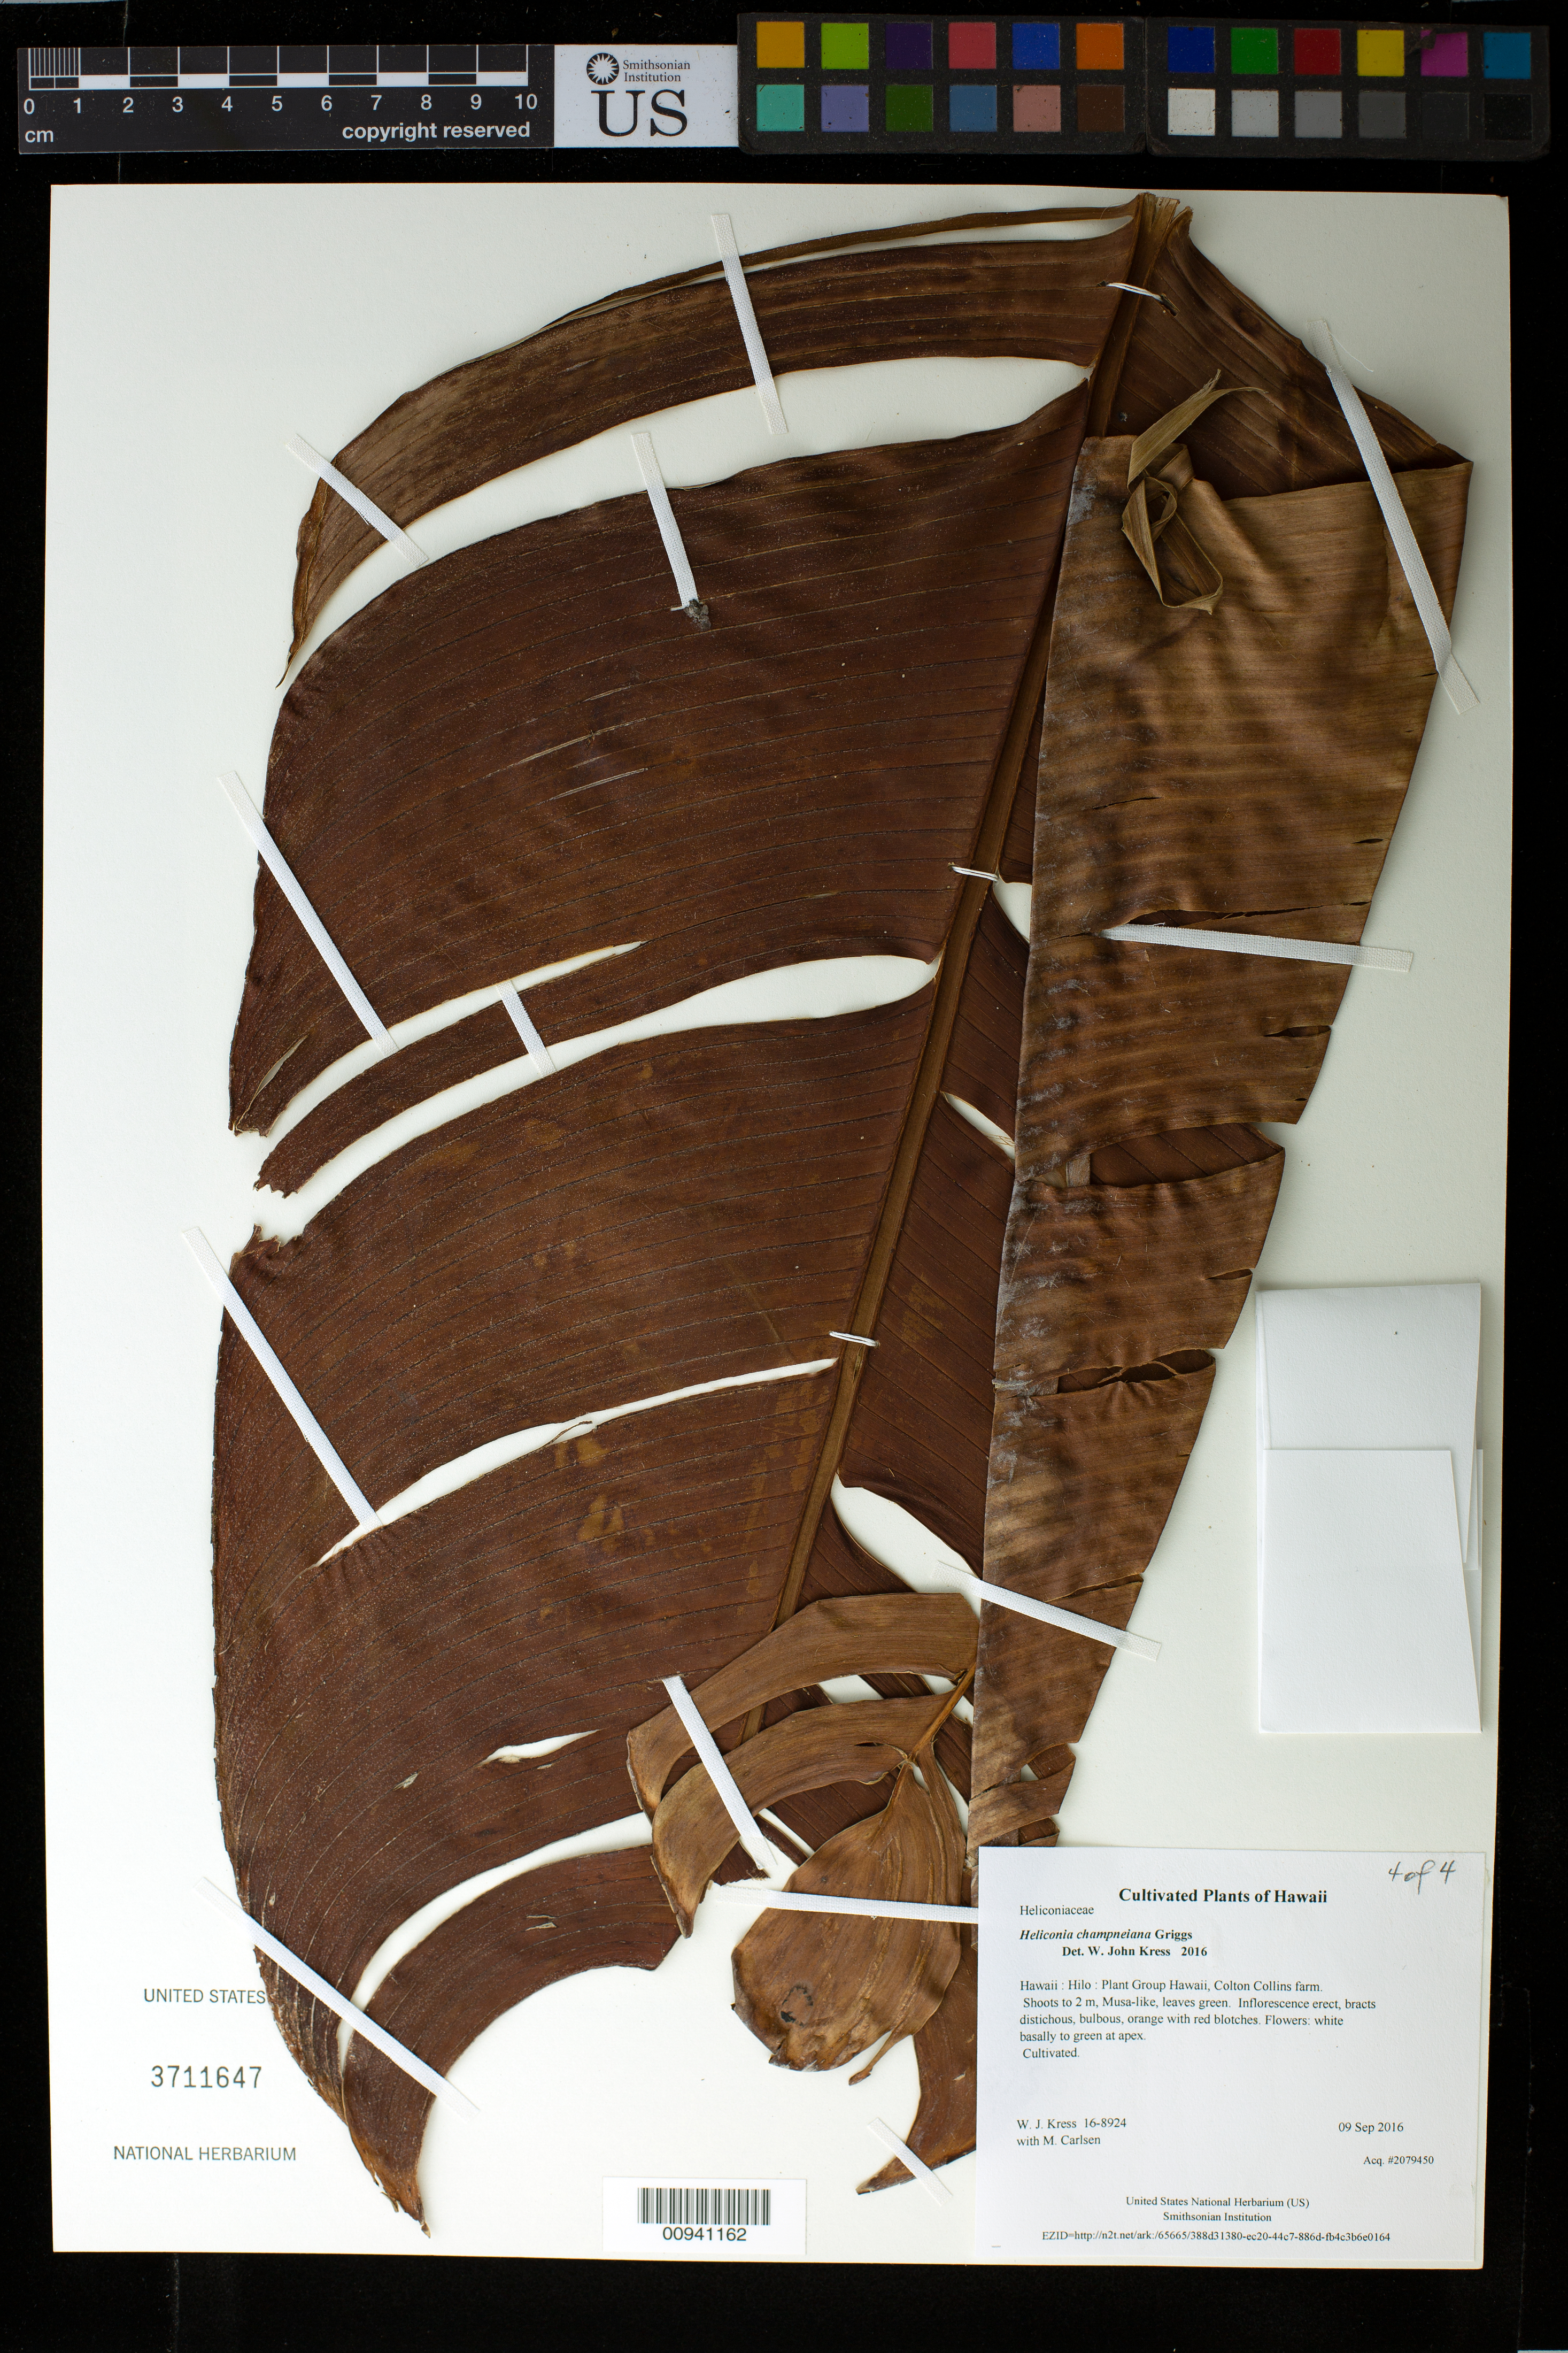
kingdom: Plantae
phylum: Tracheophyta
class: Liliopsida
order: Zingiberales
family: Heliconiaceae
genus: Heliconia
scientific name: Heliconia champneiana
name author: R.F. Griggs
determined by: Kress, W. J., (US), Smithsonian Institution - National Museum of Natural History (UNITED STATES)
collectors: W. J. Kress & M. M. Carlsen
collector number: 16-8924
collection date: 2016-09-09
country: United States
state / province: Hawaii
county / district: Hawaii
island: Hawaii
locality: Plant Group Hawaii, Colton Collins farm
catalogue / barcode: US 3711647